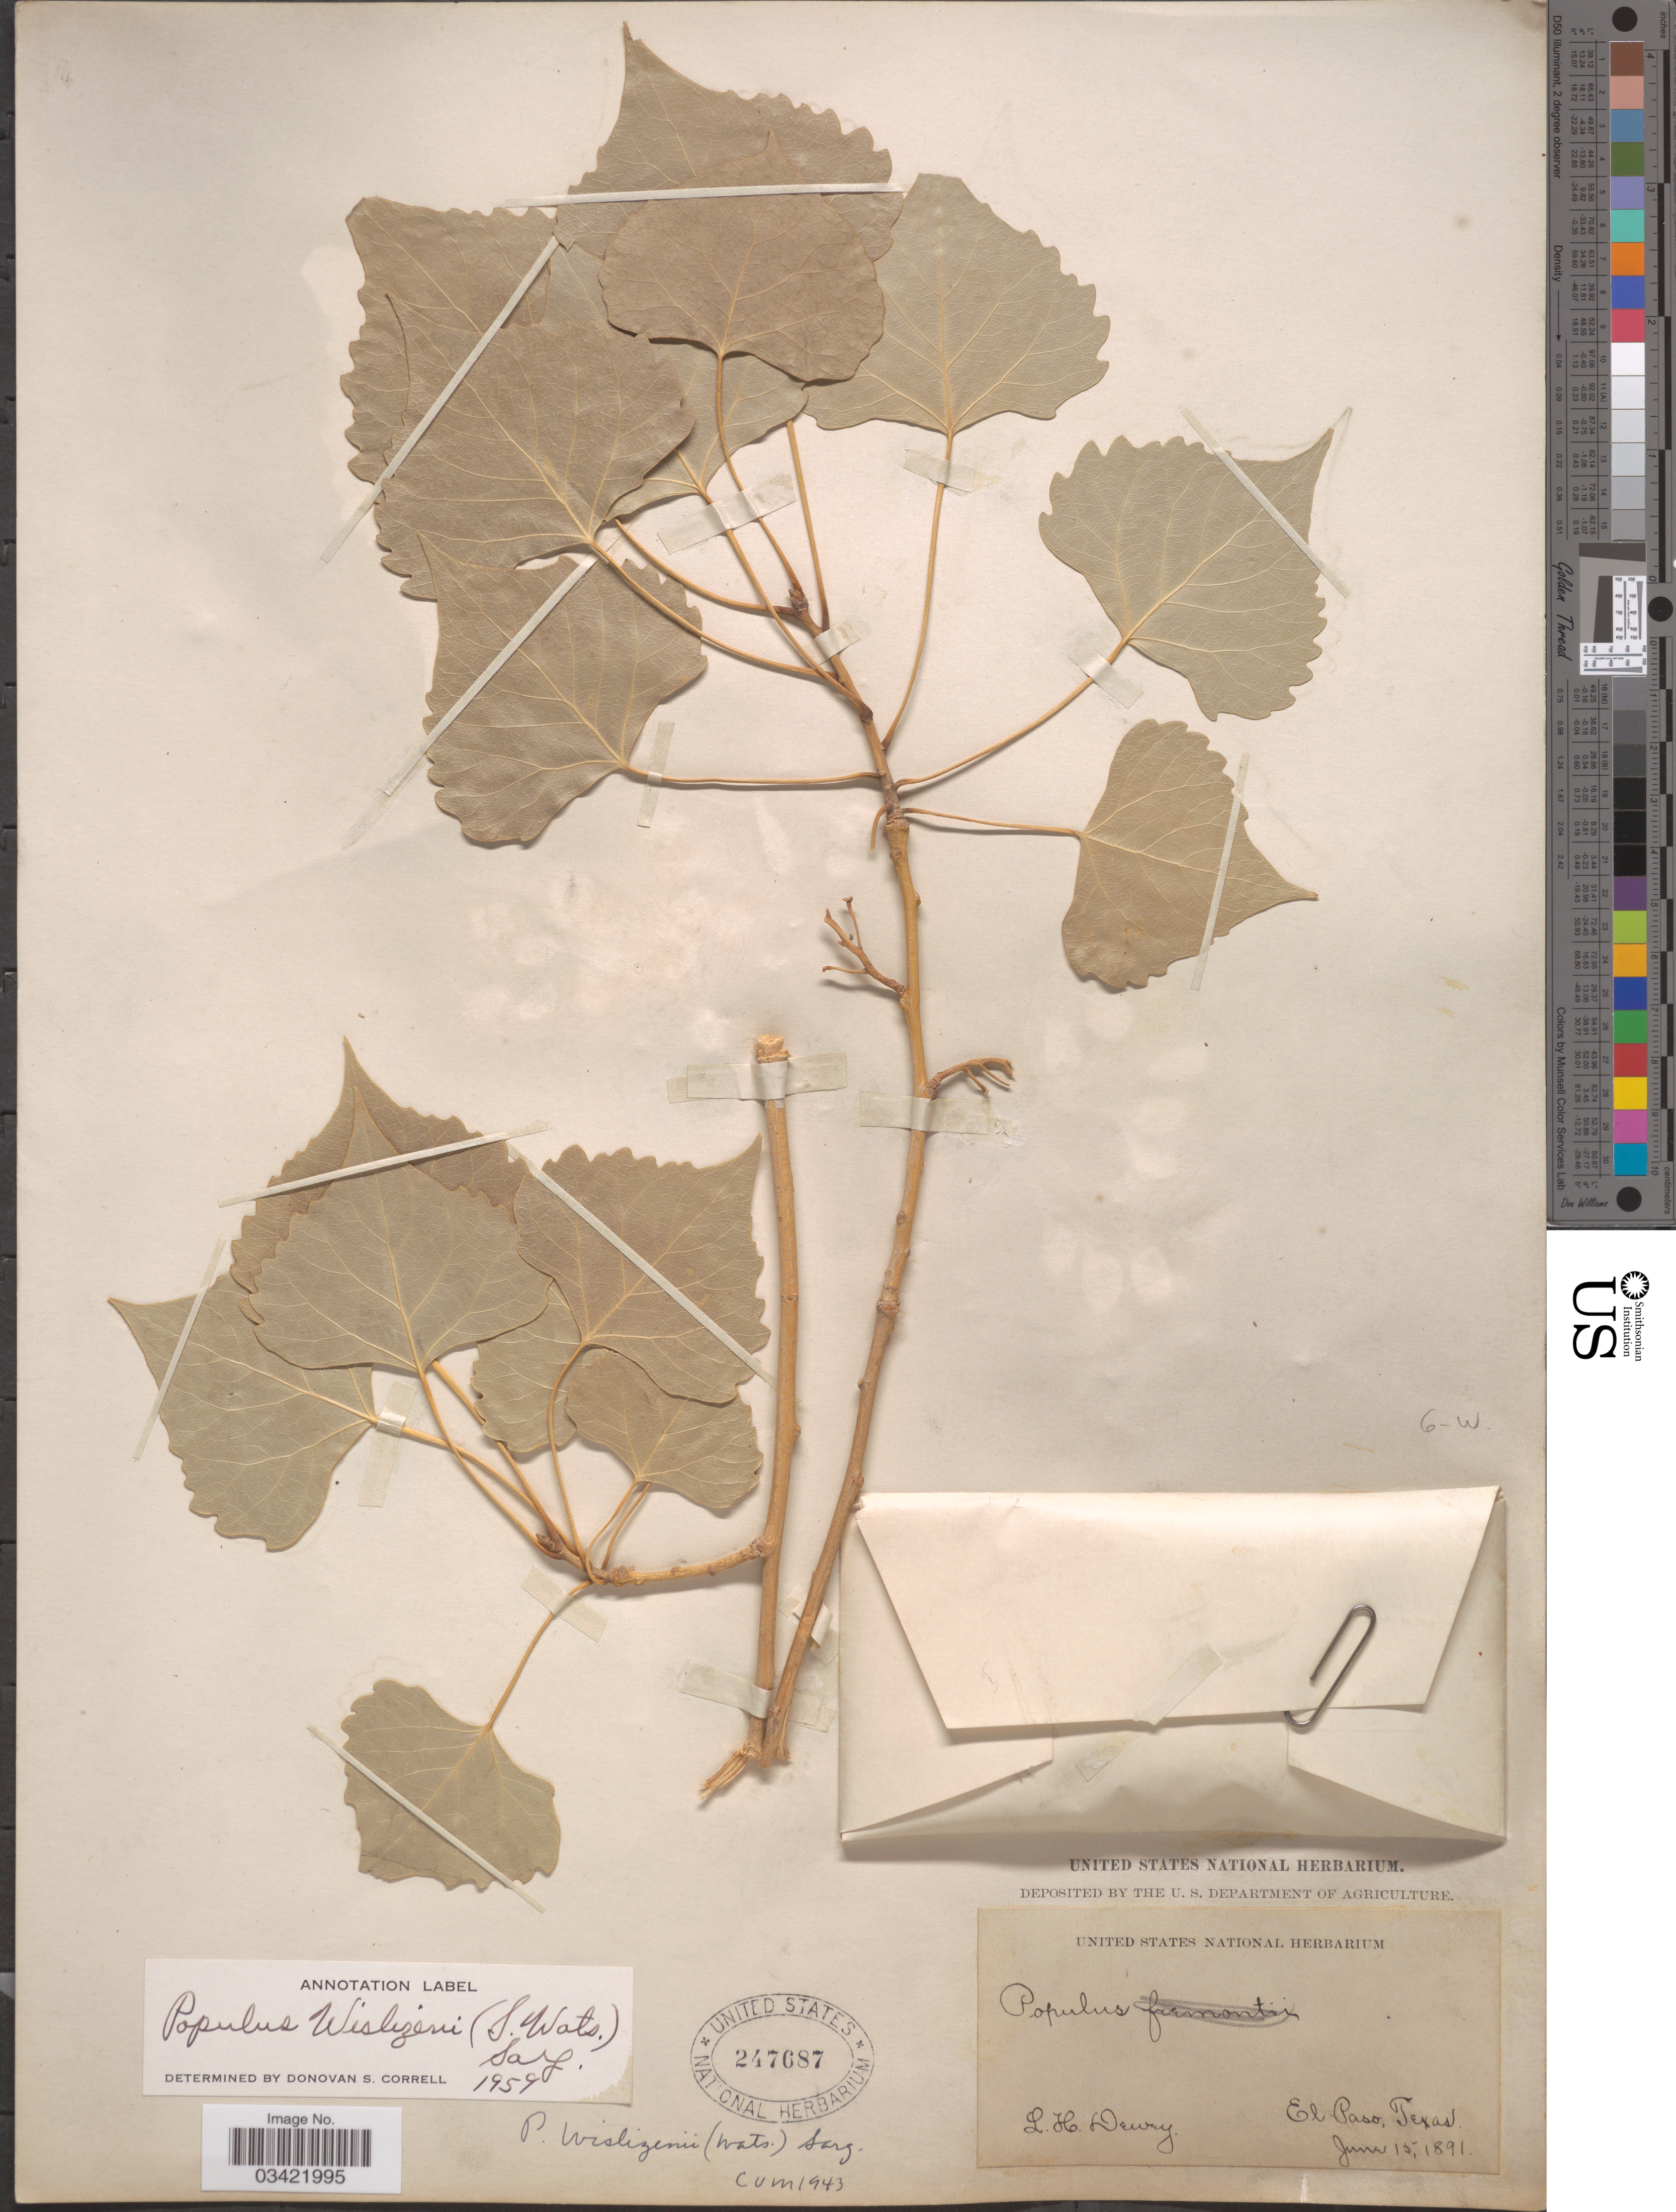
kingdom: Plantae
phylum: Tracheophyta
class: Magnoliopsida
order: Malpighiales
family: Salicaceae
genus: Populus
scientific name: Populus deltoides subsp. wislizeni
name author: (S. Watson) Eckenw.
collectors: L. H. Dewey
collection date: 1891-06-15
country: United States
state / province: Texas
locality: El Paso.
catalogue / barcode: US 247687